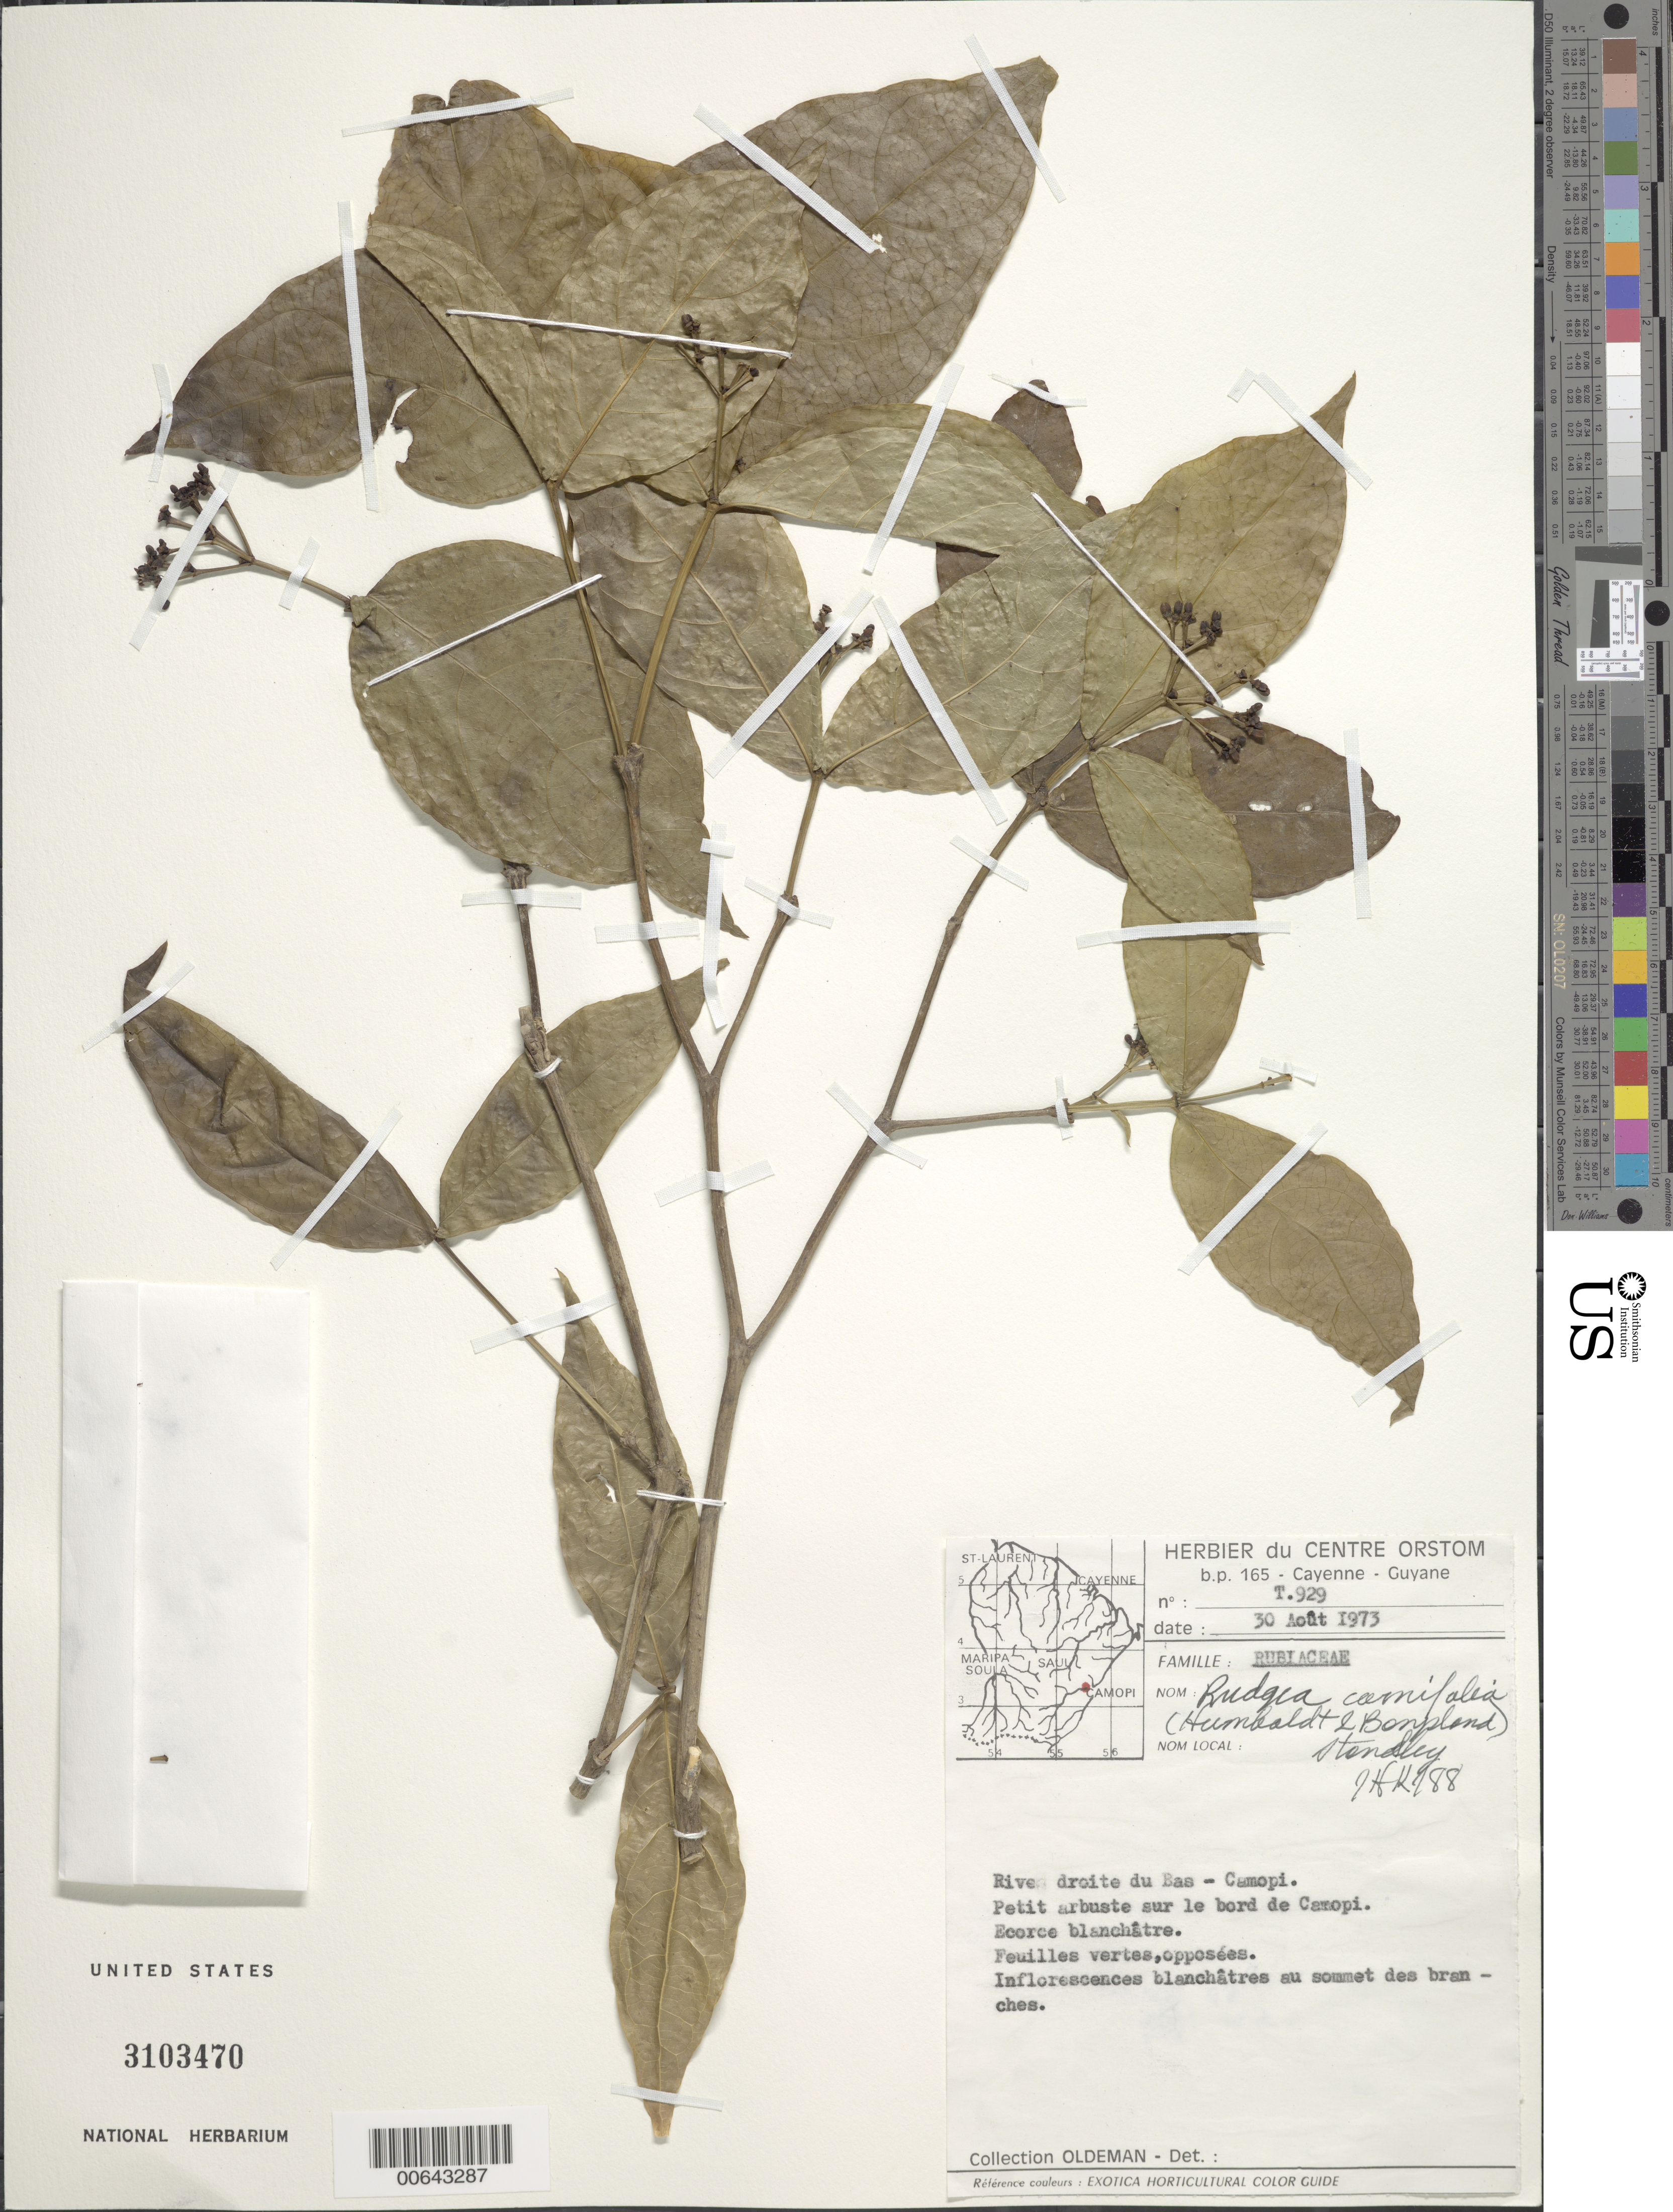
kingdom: Plantae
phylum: Tracheophyta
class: Magnoliopsida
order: Gentianales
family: Rubiaceae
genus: Rudgea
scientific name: Rudgea cornifolia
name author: (Kunth) Standl.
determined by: Kirkbride, J. H.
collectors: R. Oldeman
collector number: T 929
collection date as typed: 30-Aug-73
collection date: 1973-08-30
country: French Guiana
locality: Bas-Camopi, rive droite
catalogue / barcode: US 3103470